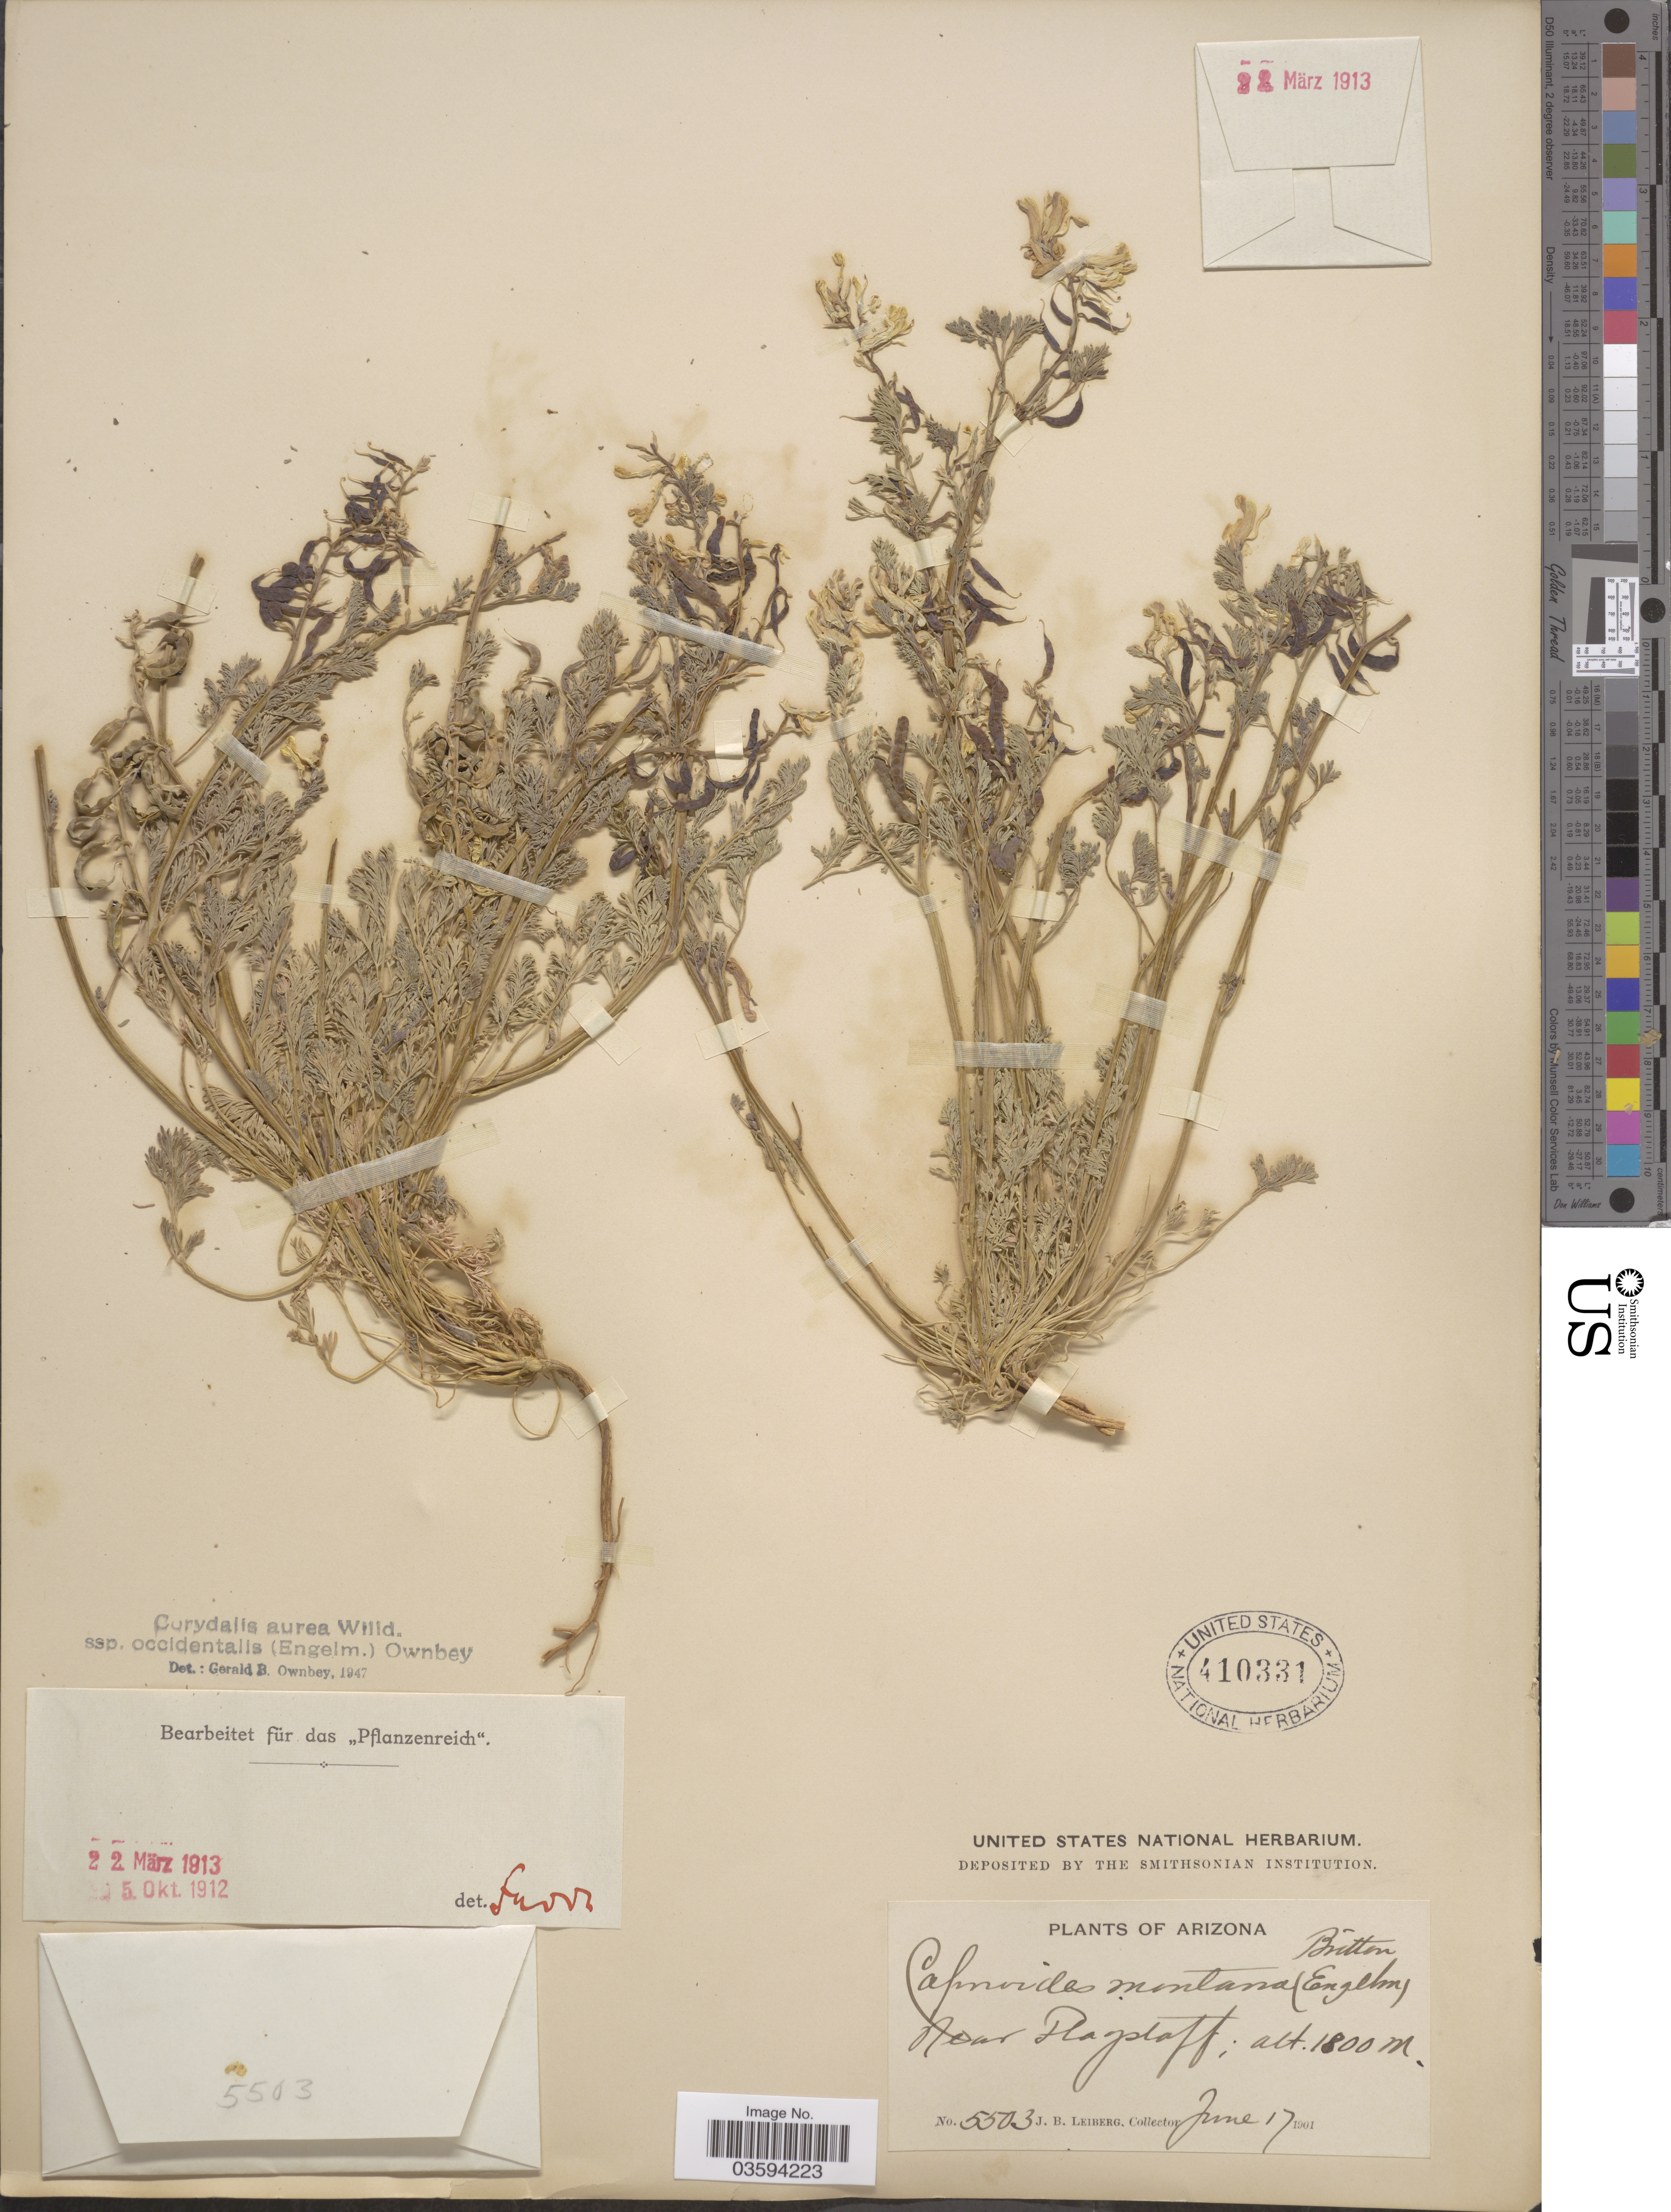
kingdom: Plantae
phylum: Tracheophyta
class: Magnoliopsida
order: Ranunculales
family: Papaveraceae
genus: Corydalis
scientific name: Corydalis aurea subsp. occidentalis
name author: Willd.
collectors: J. B. Leiberg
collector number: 5503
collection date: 1901-06-17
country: United States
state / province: Arizona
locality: Near Flagstaff.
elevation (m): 1800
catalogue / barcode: US 410331